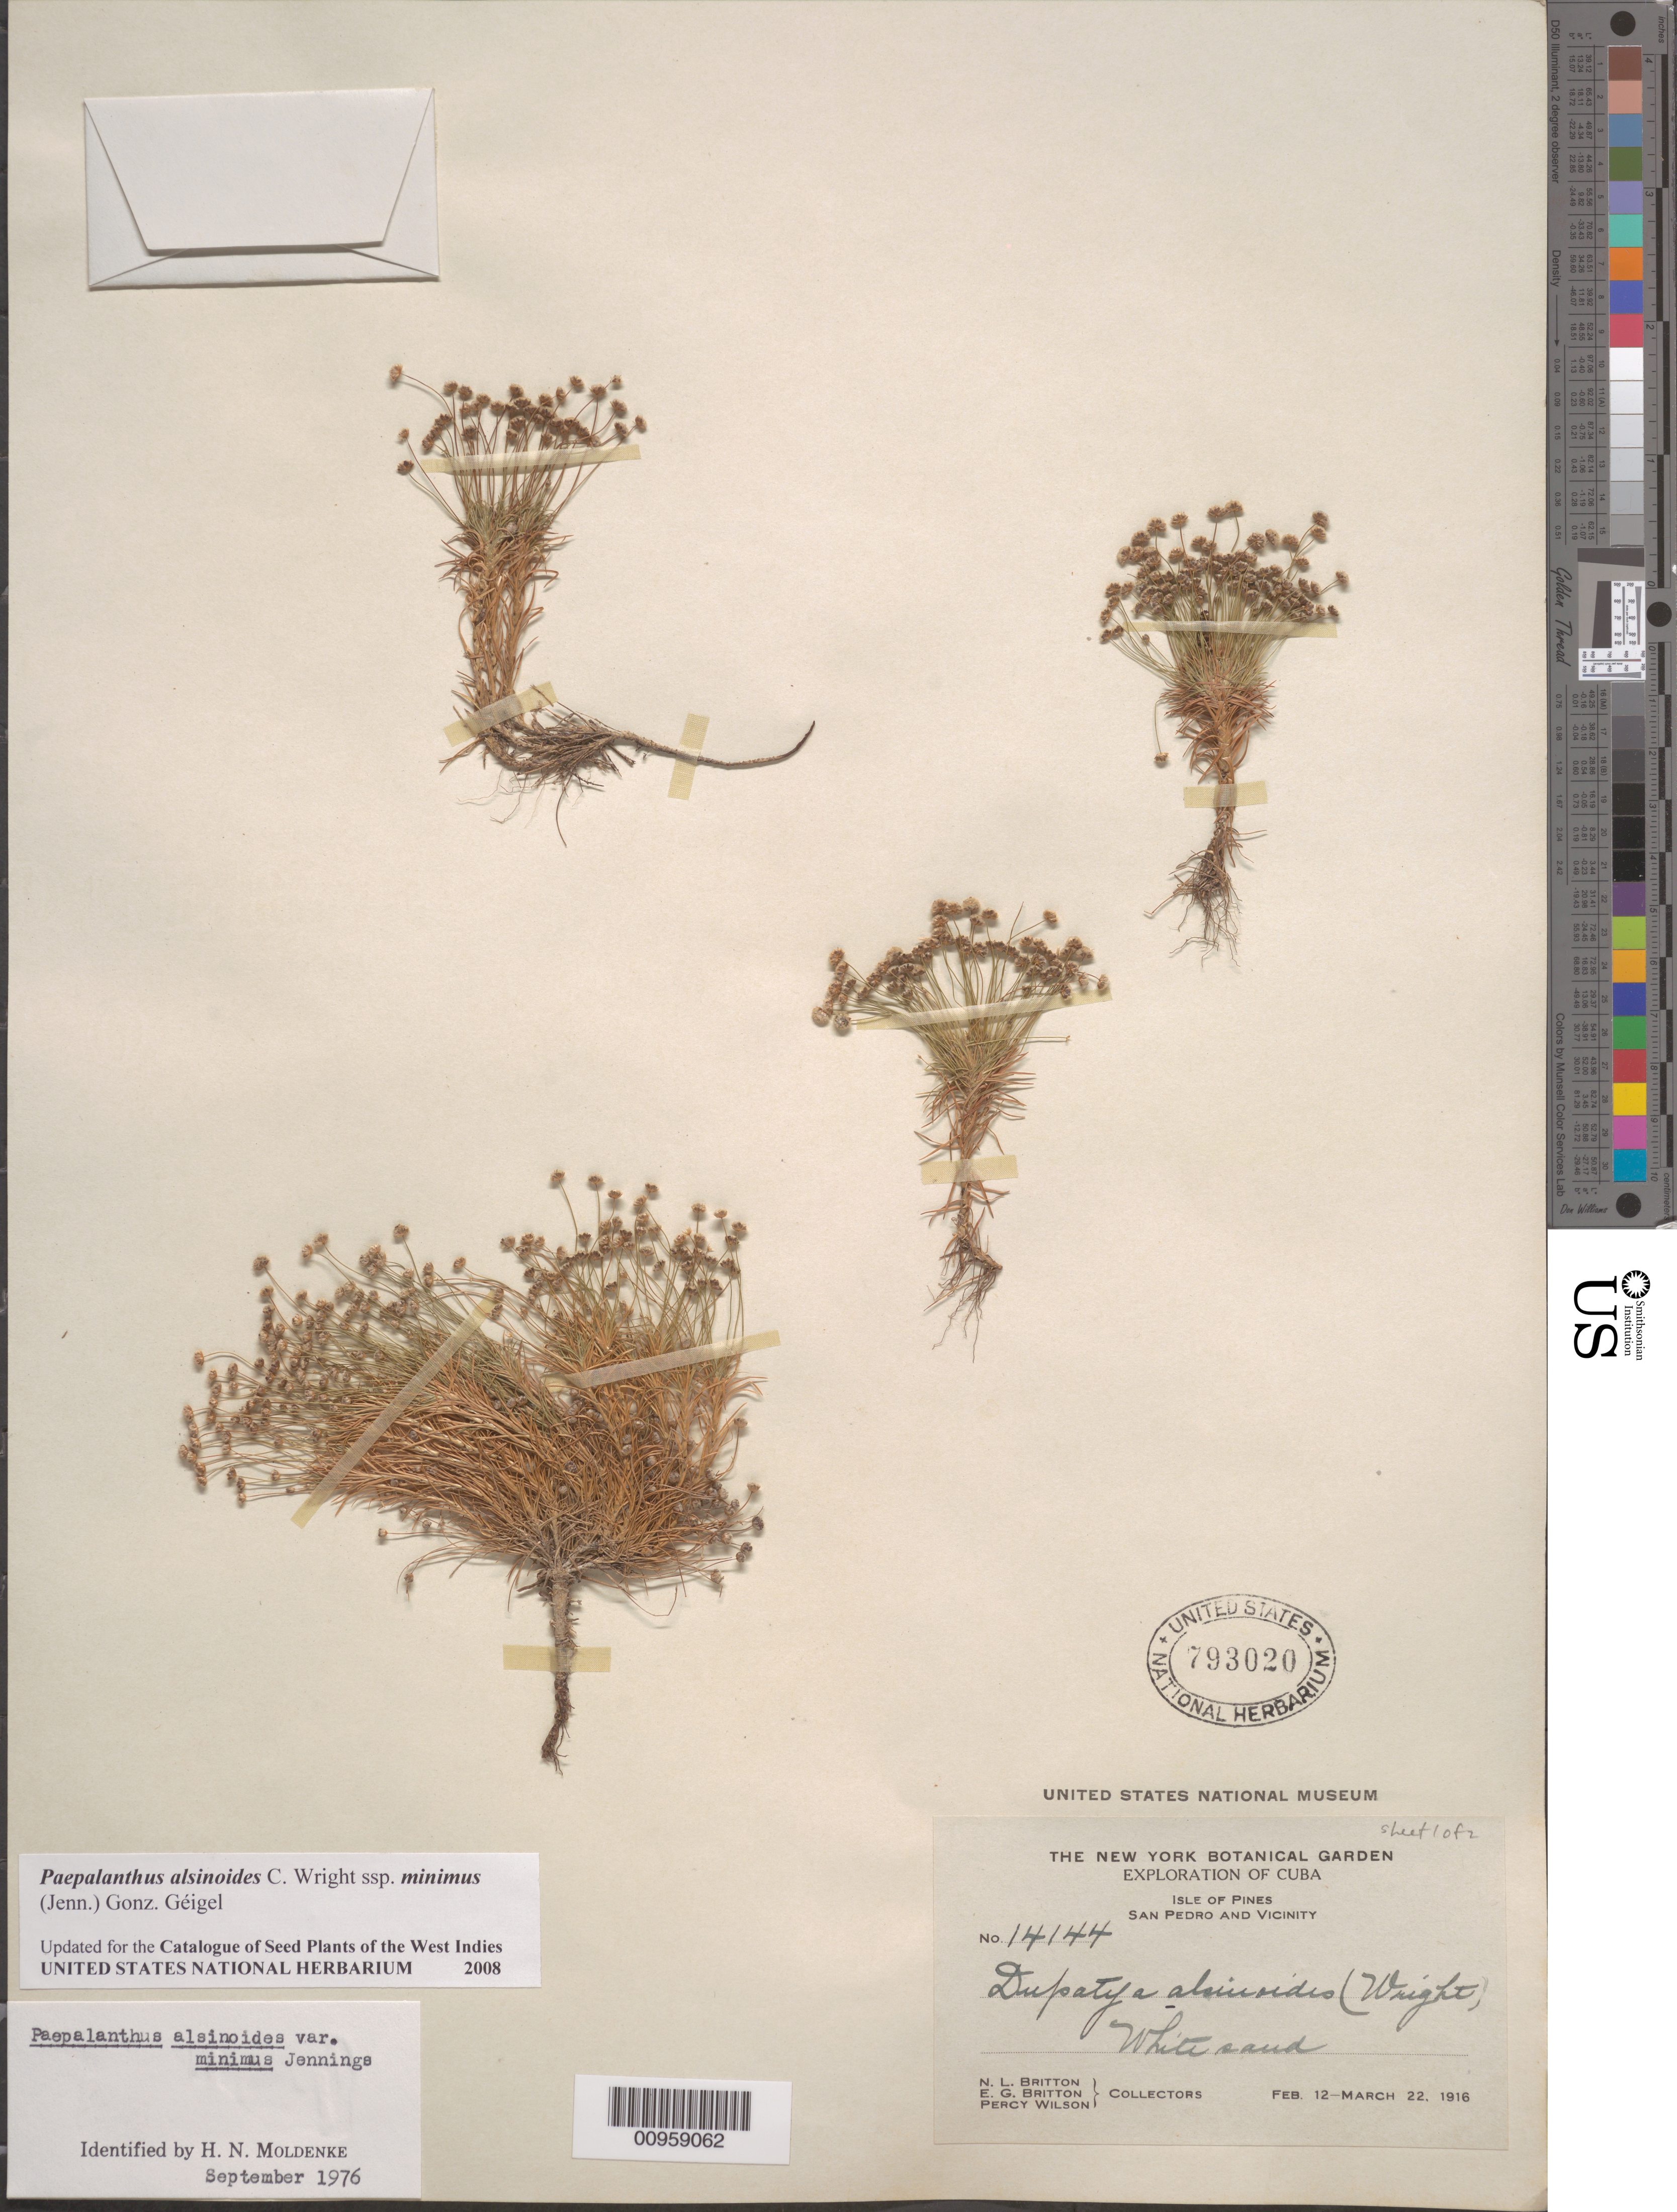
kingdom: Plantae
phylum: Tracheophyta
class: Liliopsida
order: Poales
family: Eriocaulaceae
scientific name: Giuliettia alsinoides subsp. minima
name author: (Jenn.) ined.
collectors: N. Britton, E. G. Britton & P. Wilson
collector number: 14144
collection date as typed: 12 Feb 1916 to 22 Mar 1916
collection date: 1916-02-12/1916-03-22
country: Cuba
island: Isla de la Juventud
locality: San Pedro and vicinity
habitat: White sand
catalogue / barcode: US 793020